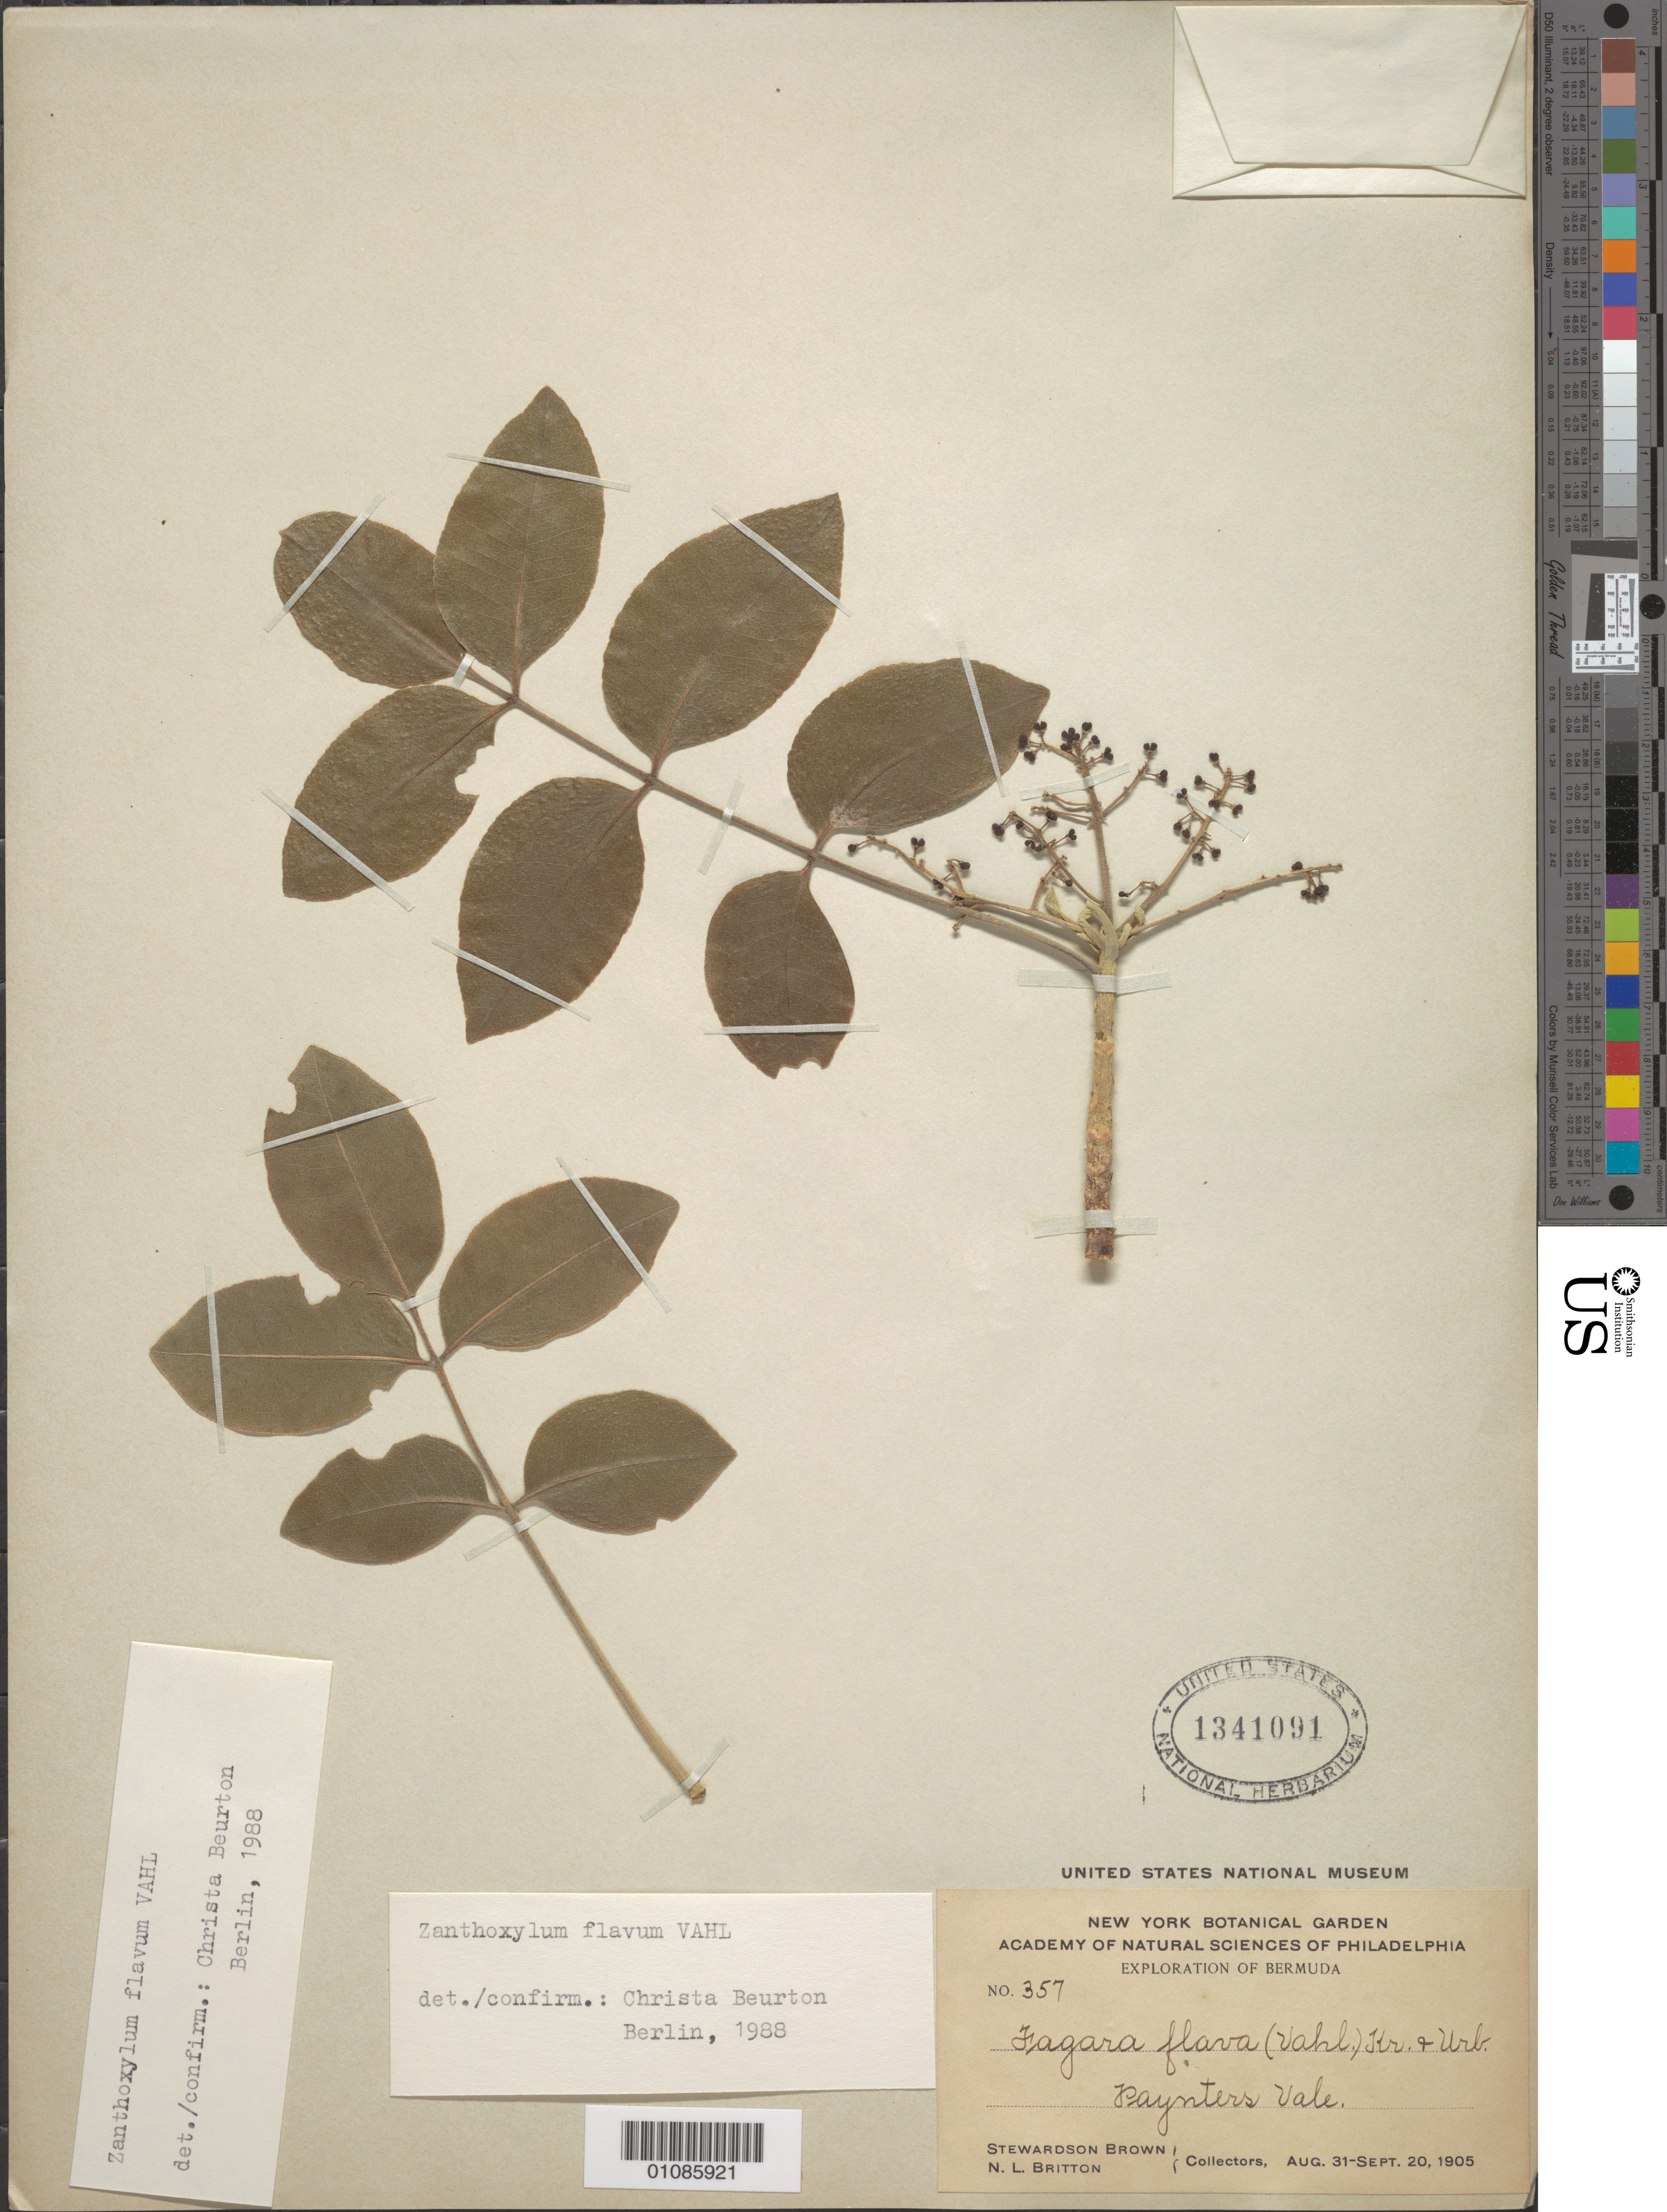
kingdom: Plantae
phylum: Tracheophyta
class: Magnoliopsida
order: Sapindales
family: Rutaceae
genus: Zanthoxylum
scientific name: Zanthoxylum flavum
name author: Vahl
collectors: S. Brown & N. Britton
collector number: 357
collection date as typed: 31 Aug 1905 to 20 Sep 1905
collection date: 1905-08-31/1905-09-20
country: Bermuda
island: Bermuda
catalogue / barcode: US 1341091